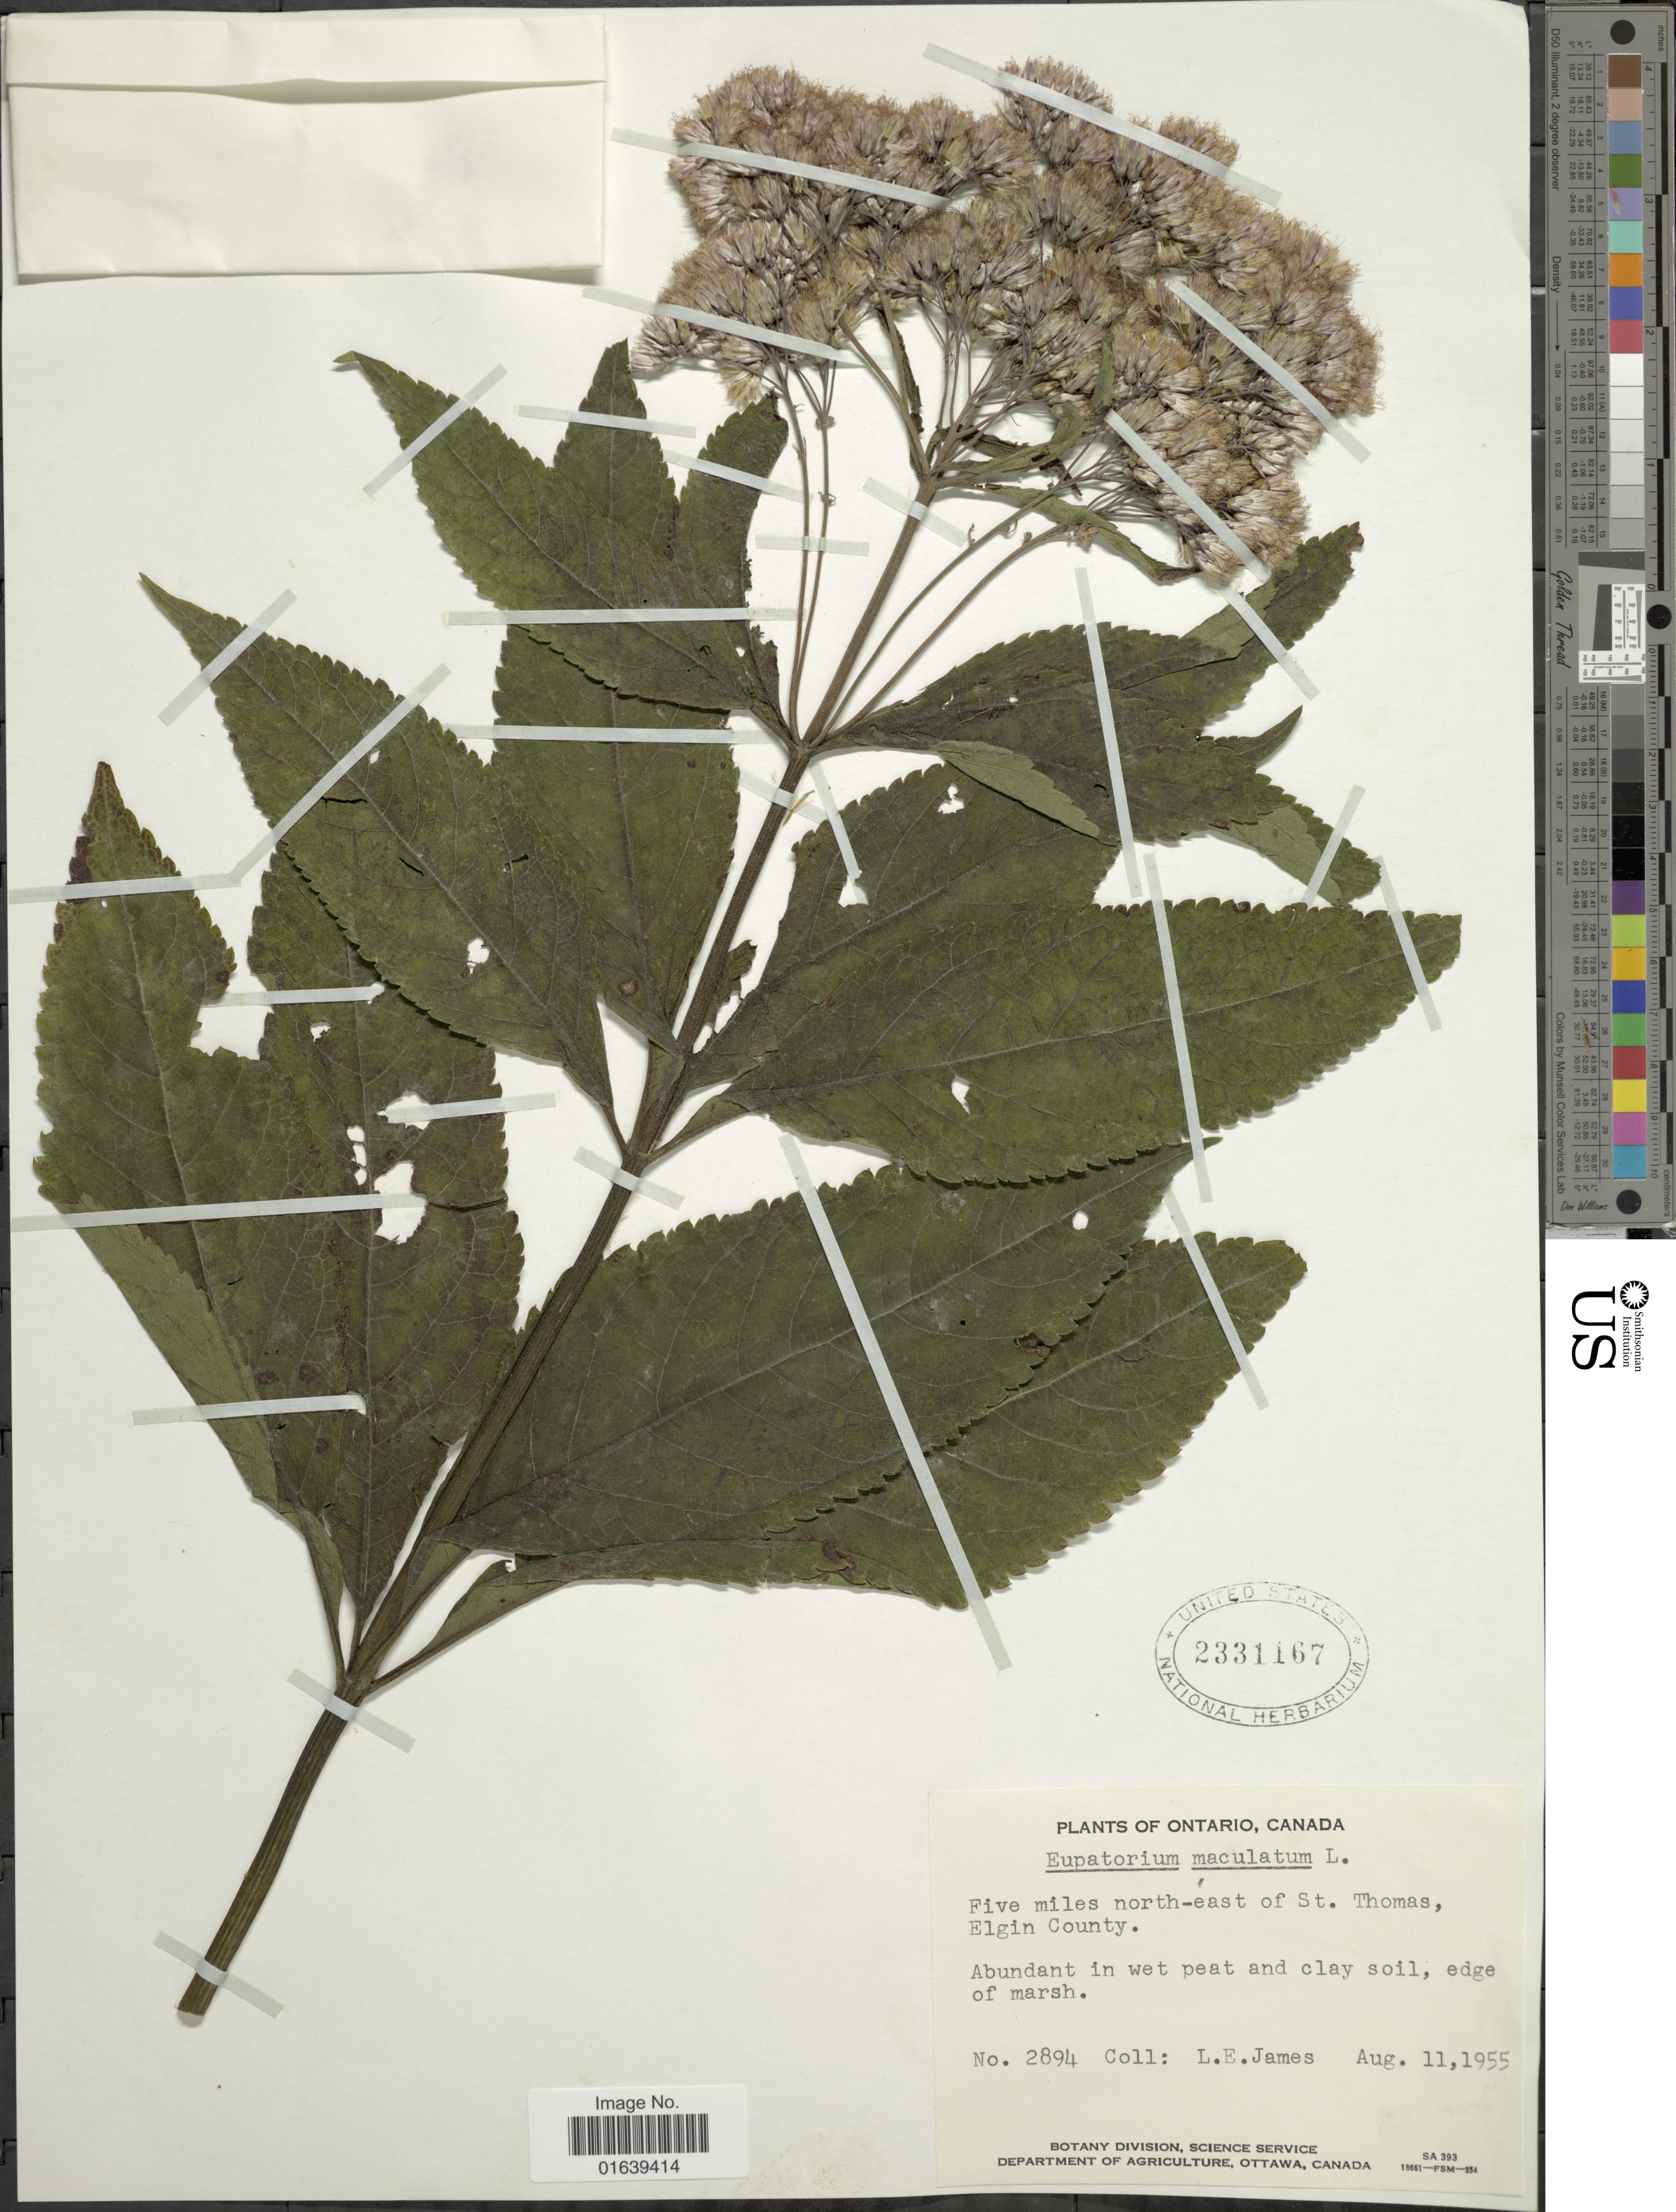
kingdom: Plantae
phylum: Tracheophyta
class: Magnoliopsida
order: Asterales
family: Asteraceae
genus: Eupatorium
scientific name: Eupatorium maculatum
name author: L.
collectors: L. E. James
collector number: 2894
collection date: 1955-08-11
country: Canada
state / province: Ontario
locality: Ontario, Canada. Five miles north-east of St. Thomas, Elgin County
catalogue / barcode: US 2331167